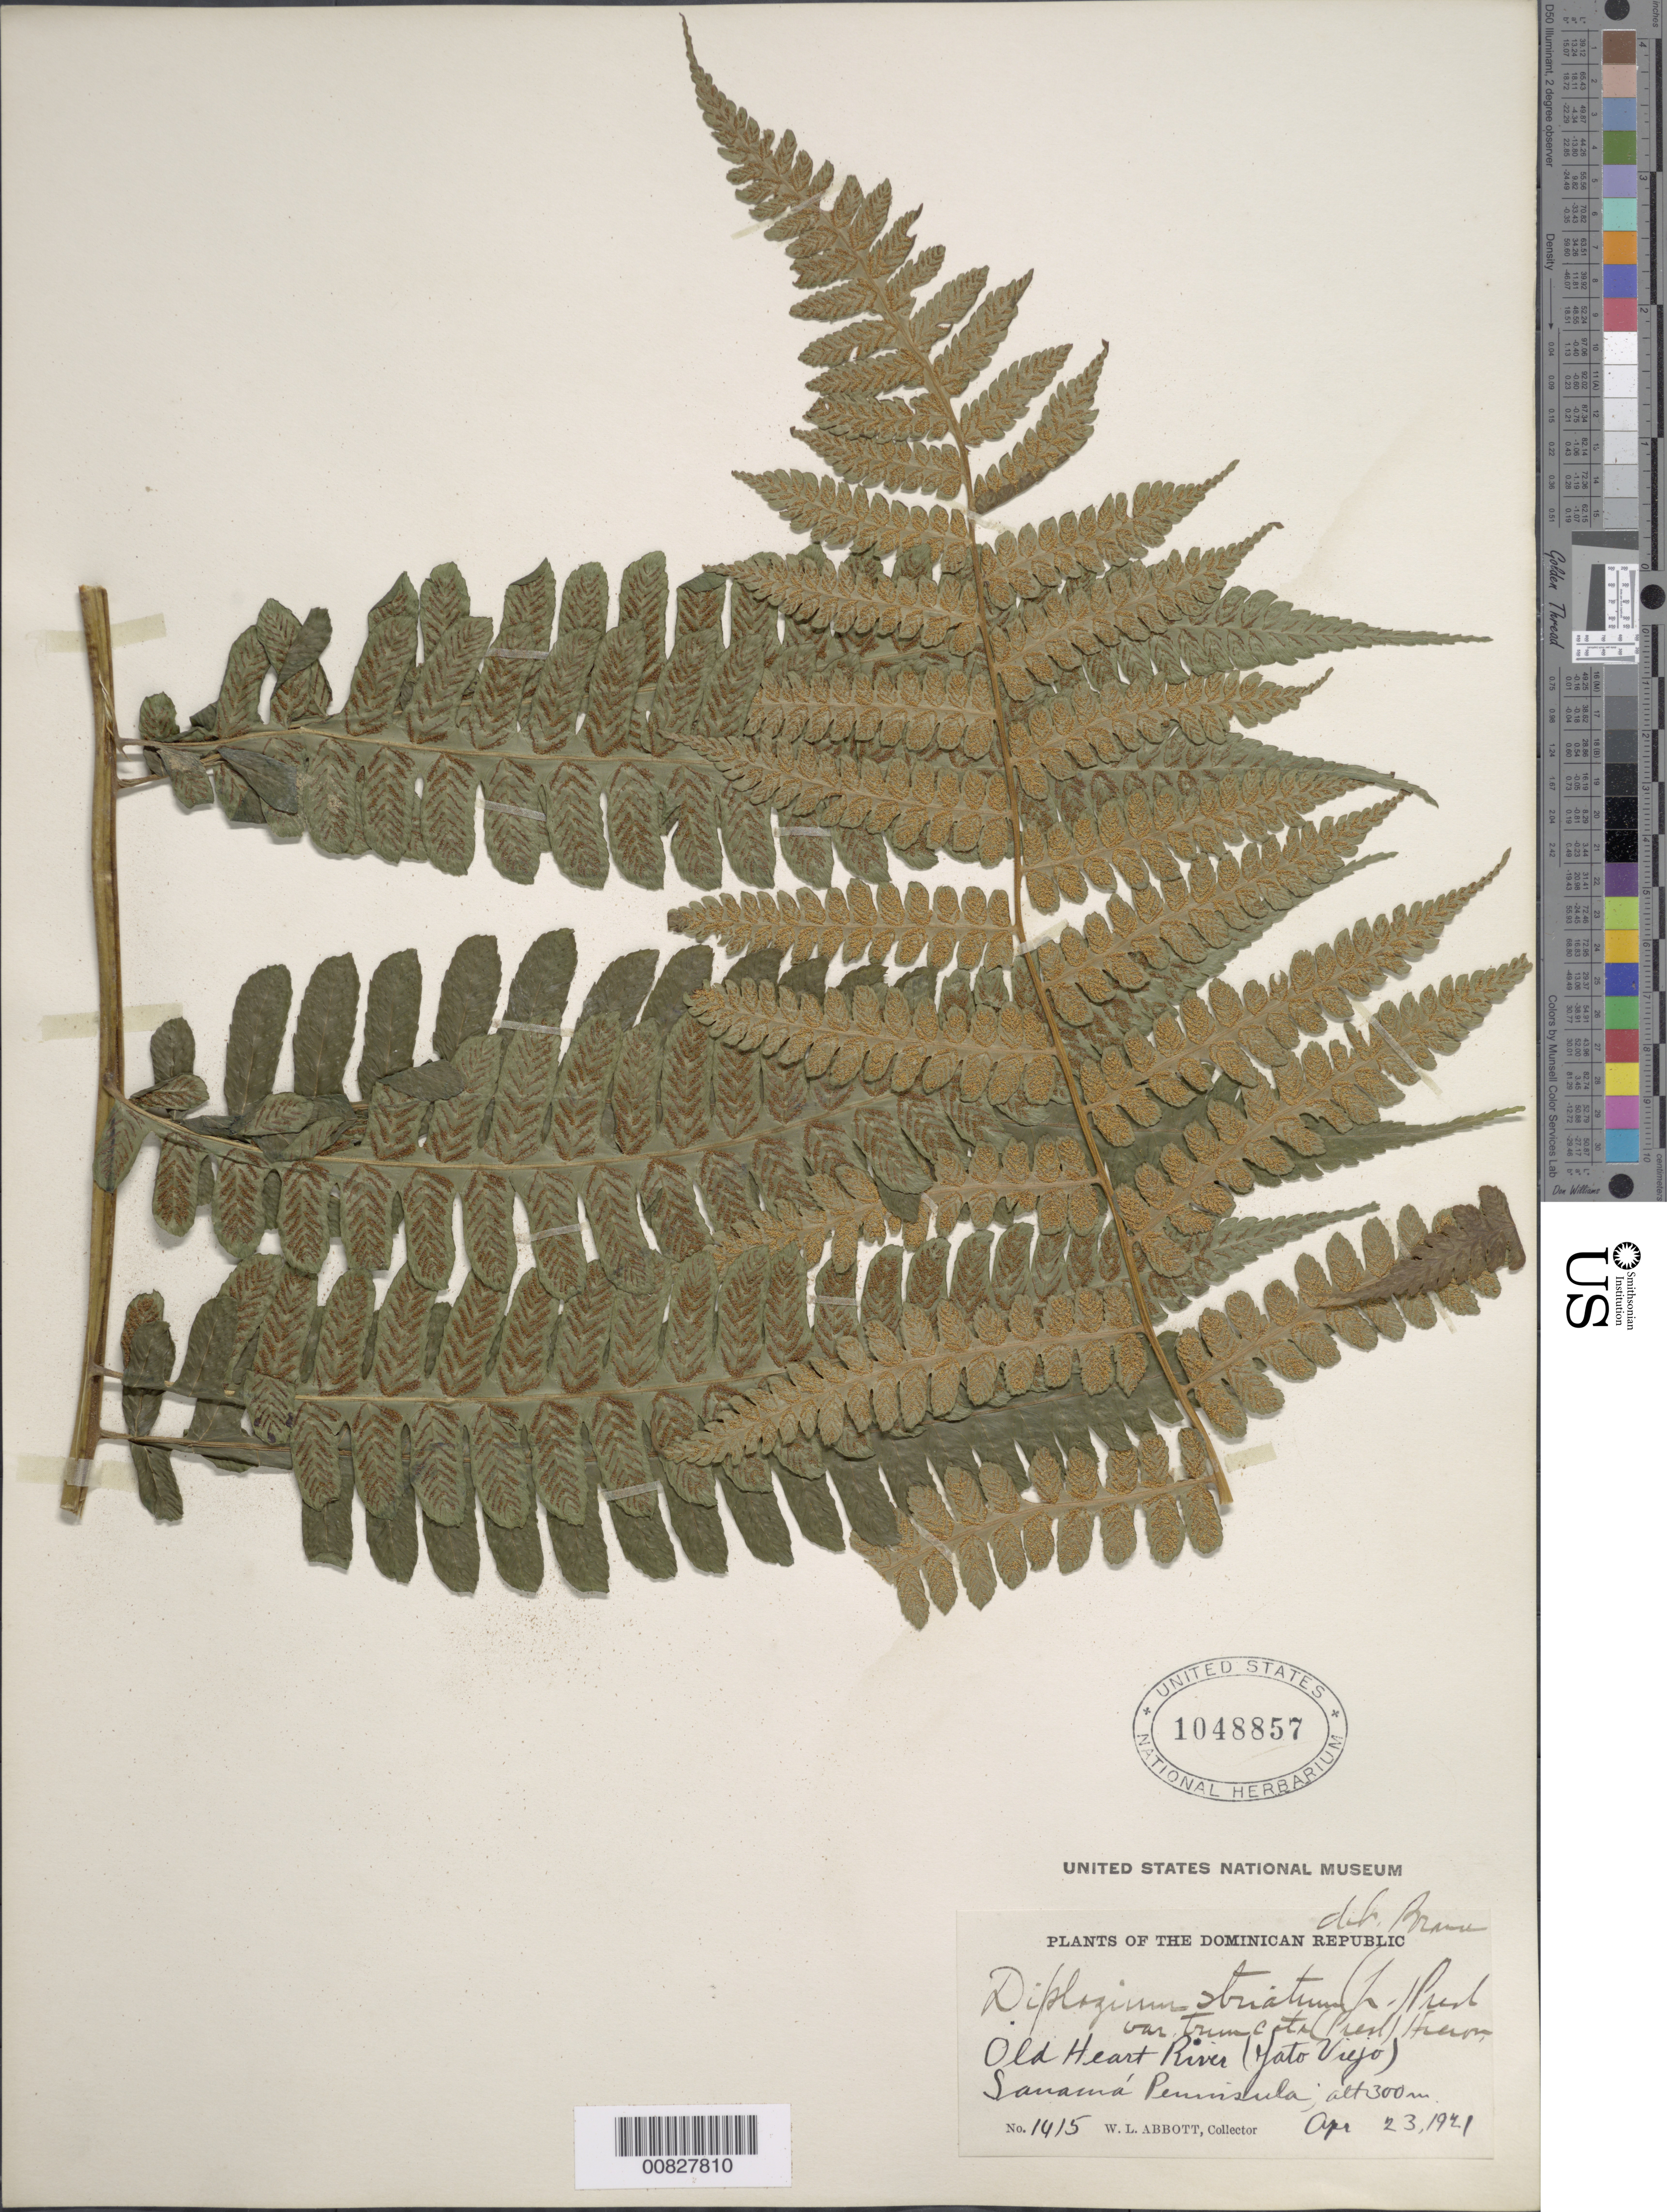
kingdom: Plantae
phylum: Tracheophyta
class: Polypodiopsida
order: Polypodiales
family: Athyriaceae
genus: Diplazium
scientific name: Diplazium striatum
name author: (L.) C. Presl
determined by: Brause, G. G. W.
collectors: W. L. Abbott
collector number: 1415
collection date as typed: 23 Apr 1921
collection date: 1921-04-23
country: Dominican Republic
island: Hispaniola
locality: Samaná Peninsula, Old Heart River (Jato Viejo)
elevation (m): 300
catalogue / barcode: US 1048857